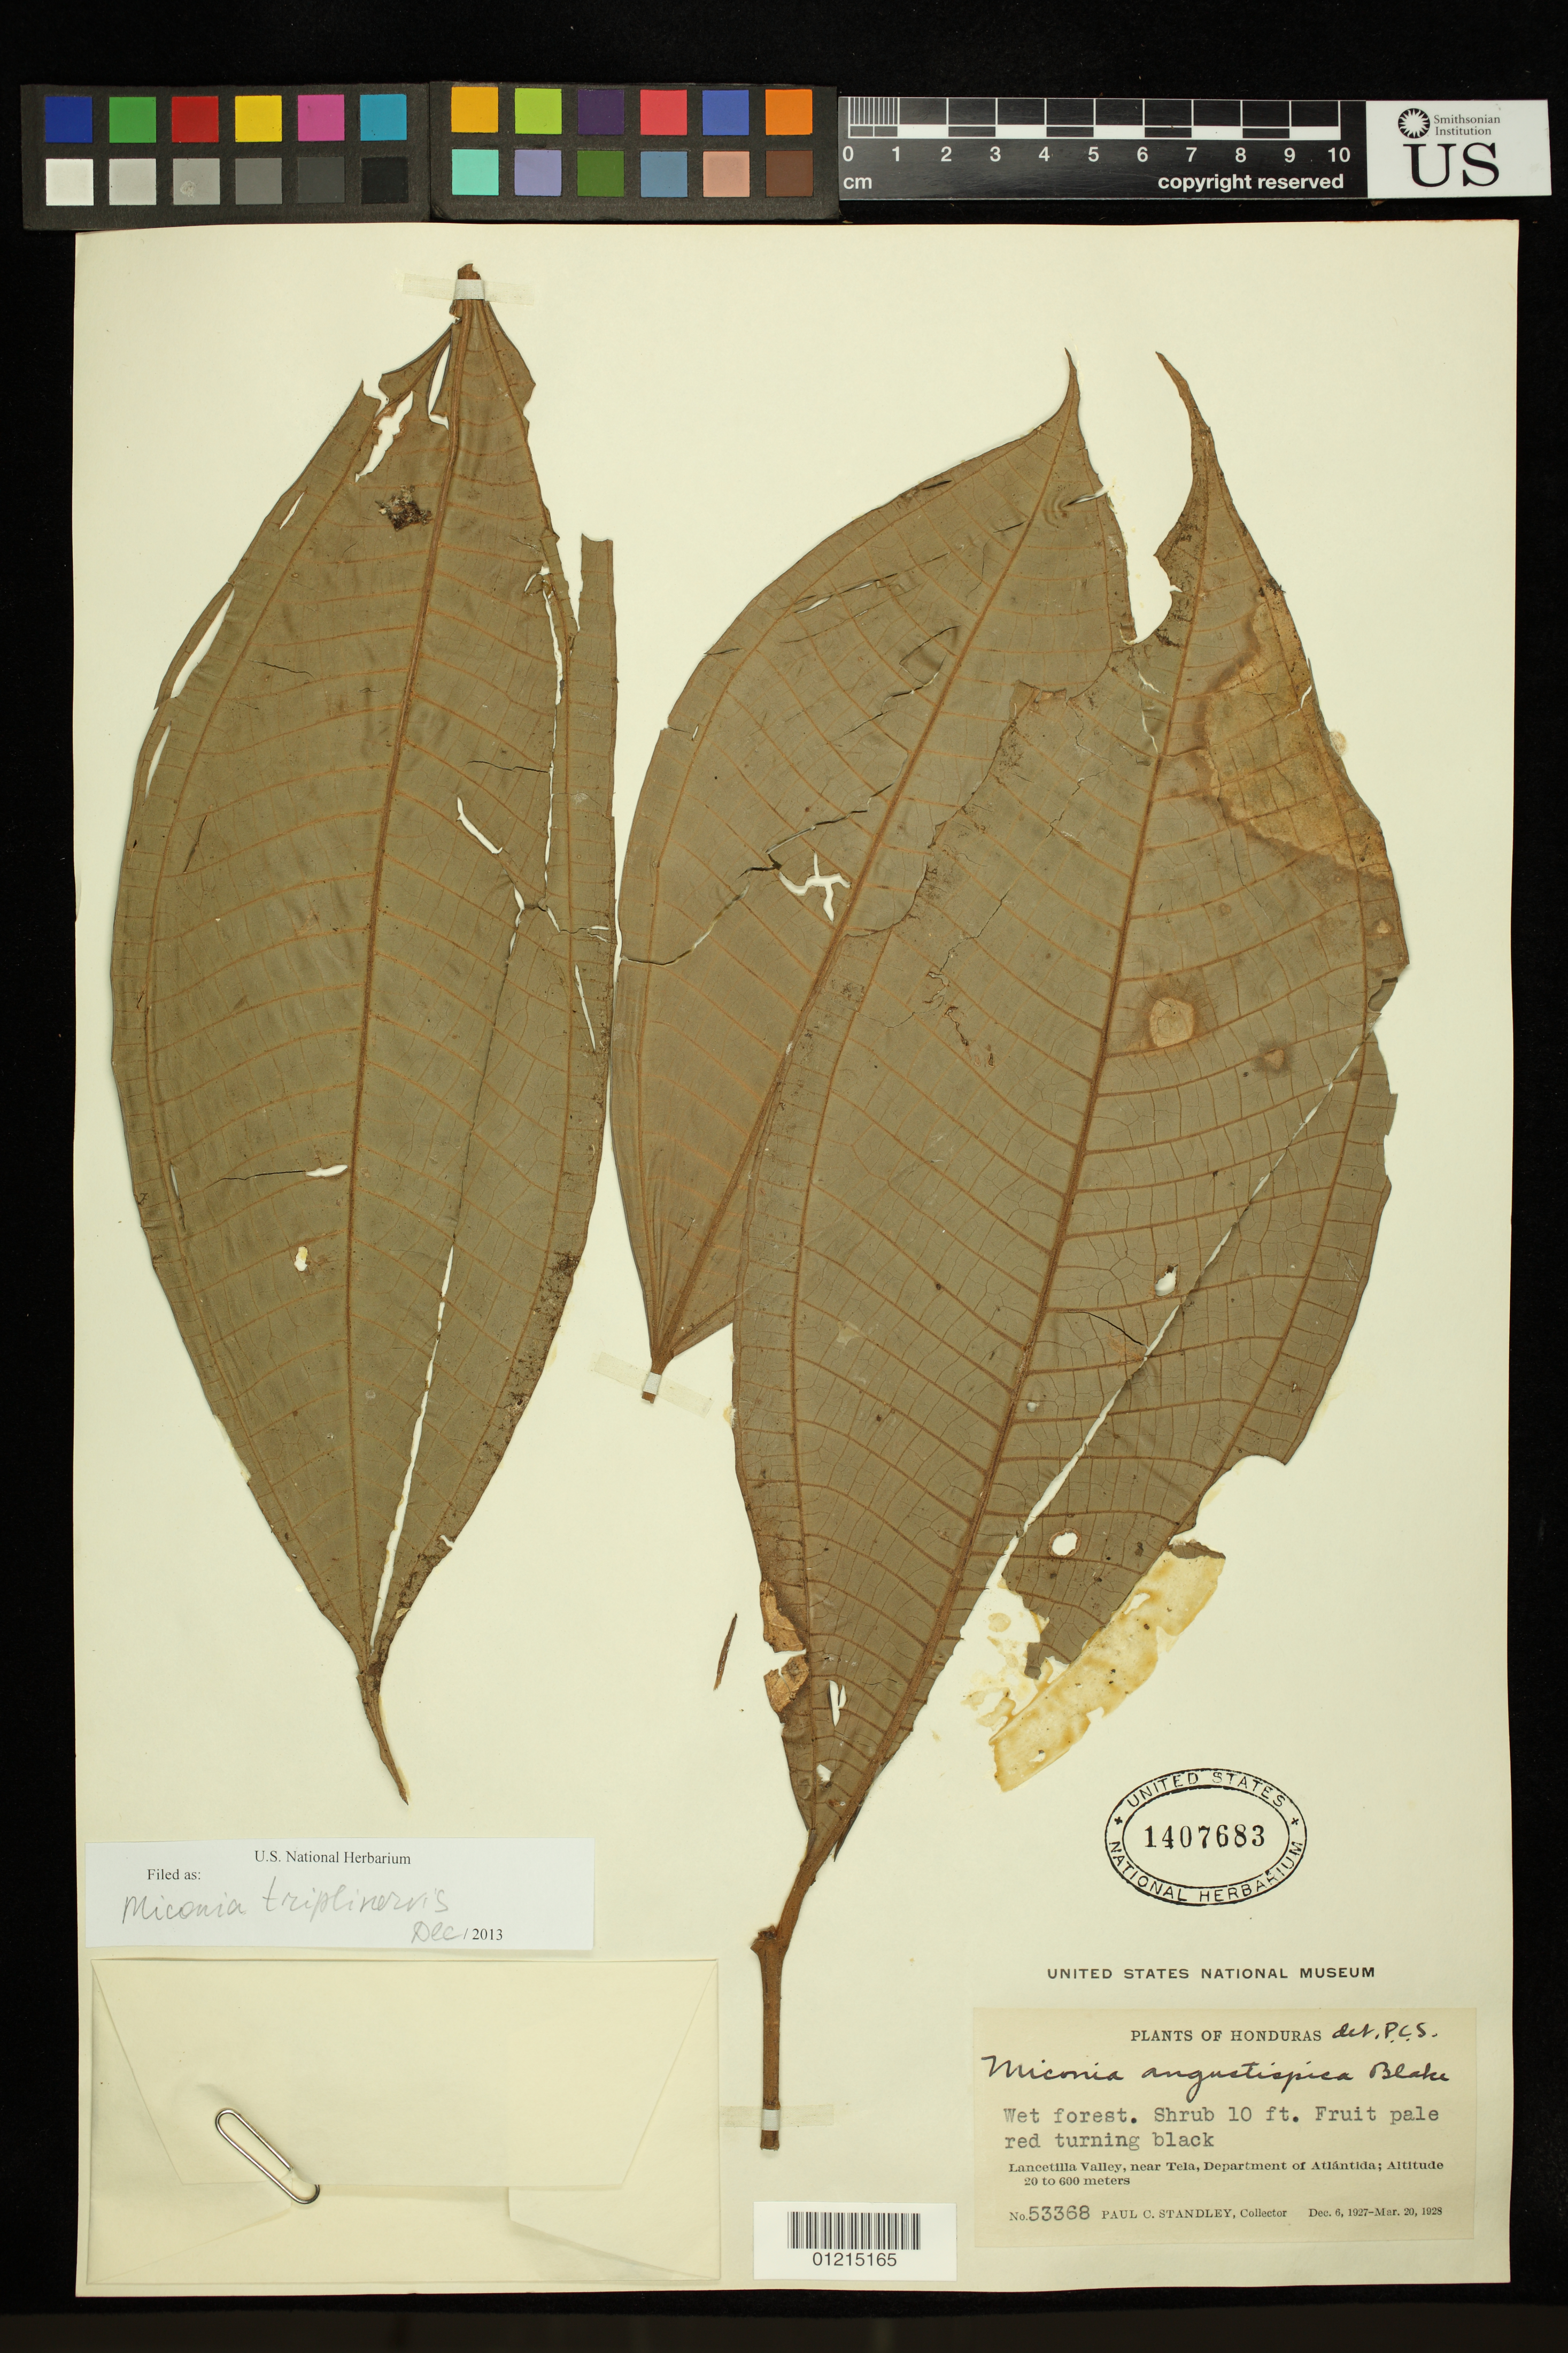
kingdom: Plantae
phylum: Tracheophyta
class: Magnoliopsida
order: Myrtales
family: Melastomataceae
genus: Miconia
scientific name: Miconia triplinervis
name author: Ruiz & Pav.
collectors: P. C. Standley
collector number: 53368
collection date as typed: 06 Dec 1927 to 20 Mar 1928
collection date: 1927-12-06/1928-03-20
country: Honduras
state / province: Atlántida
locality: Lancetilla Valley, near Tela.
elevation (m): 20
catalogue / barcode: US 1407683